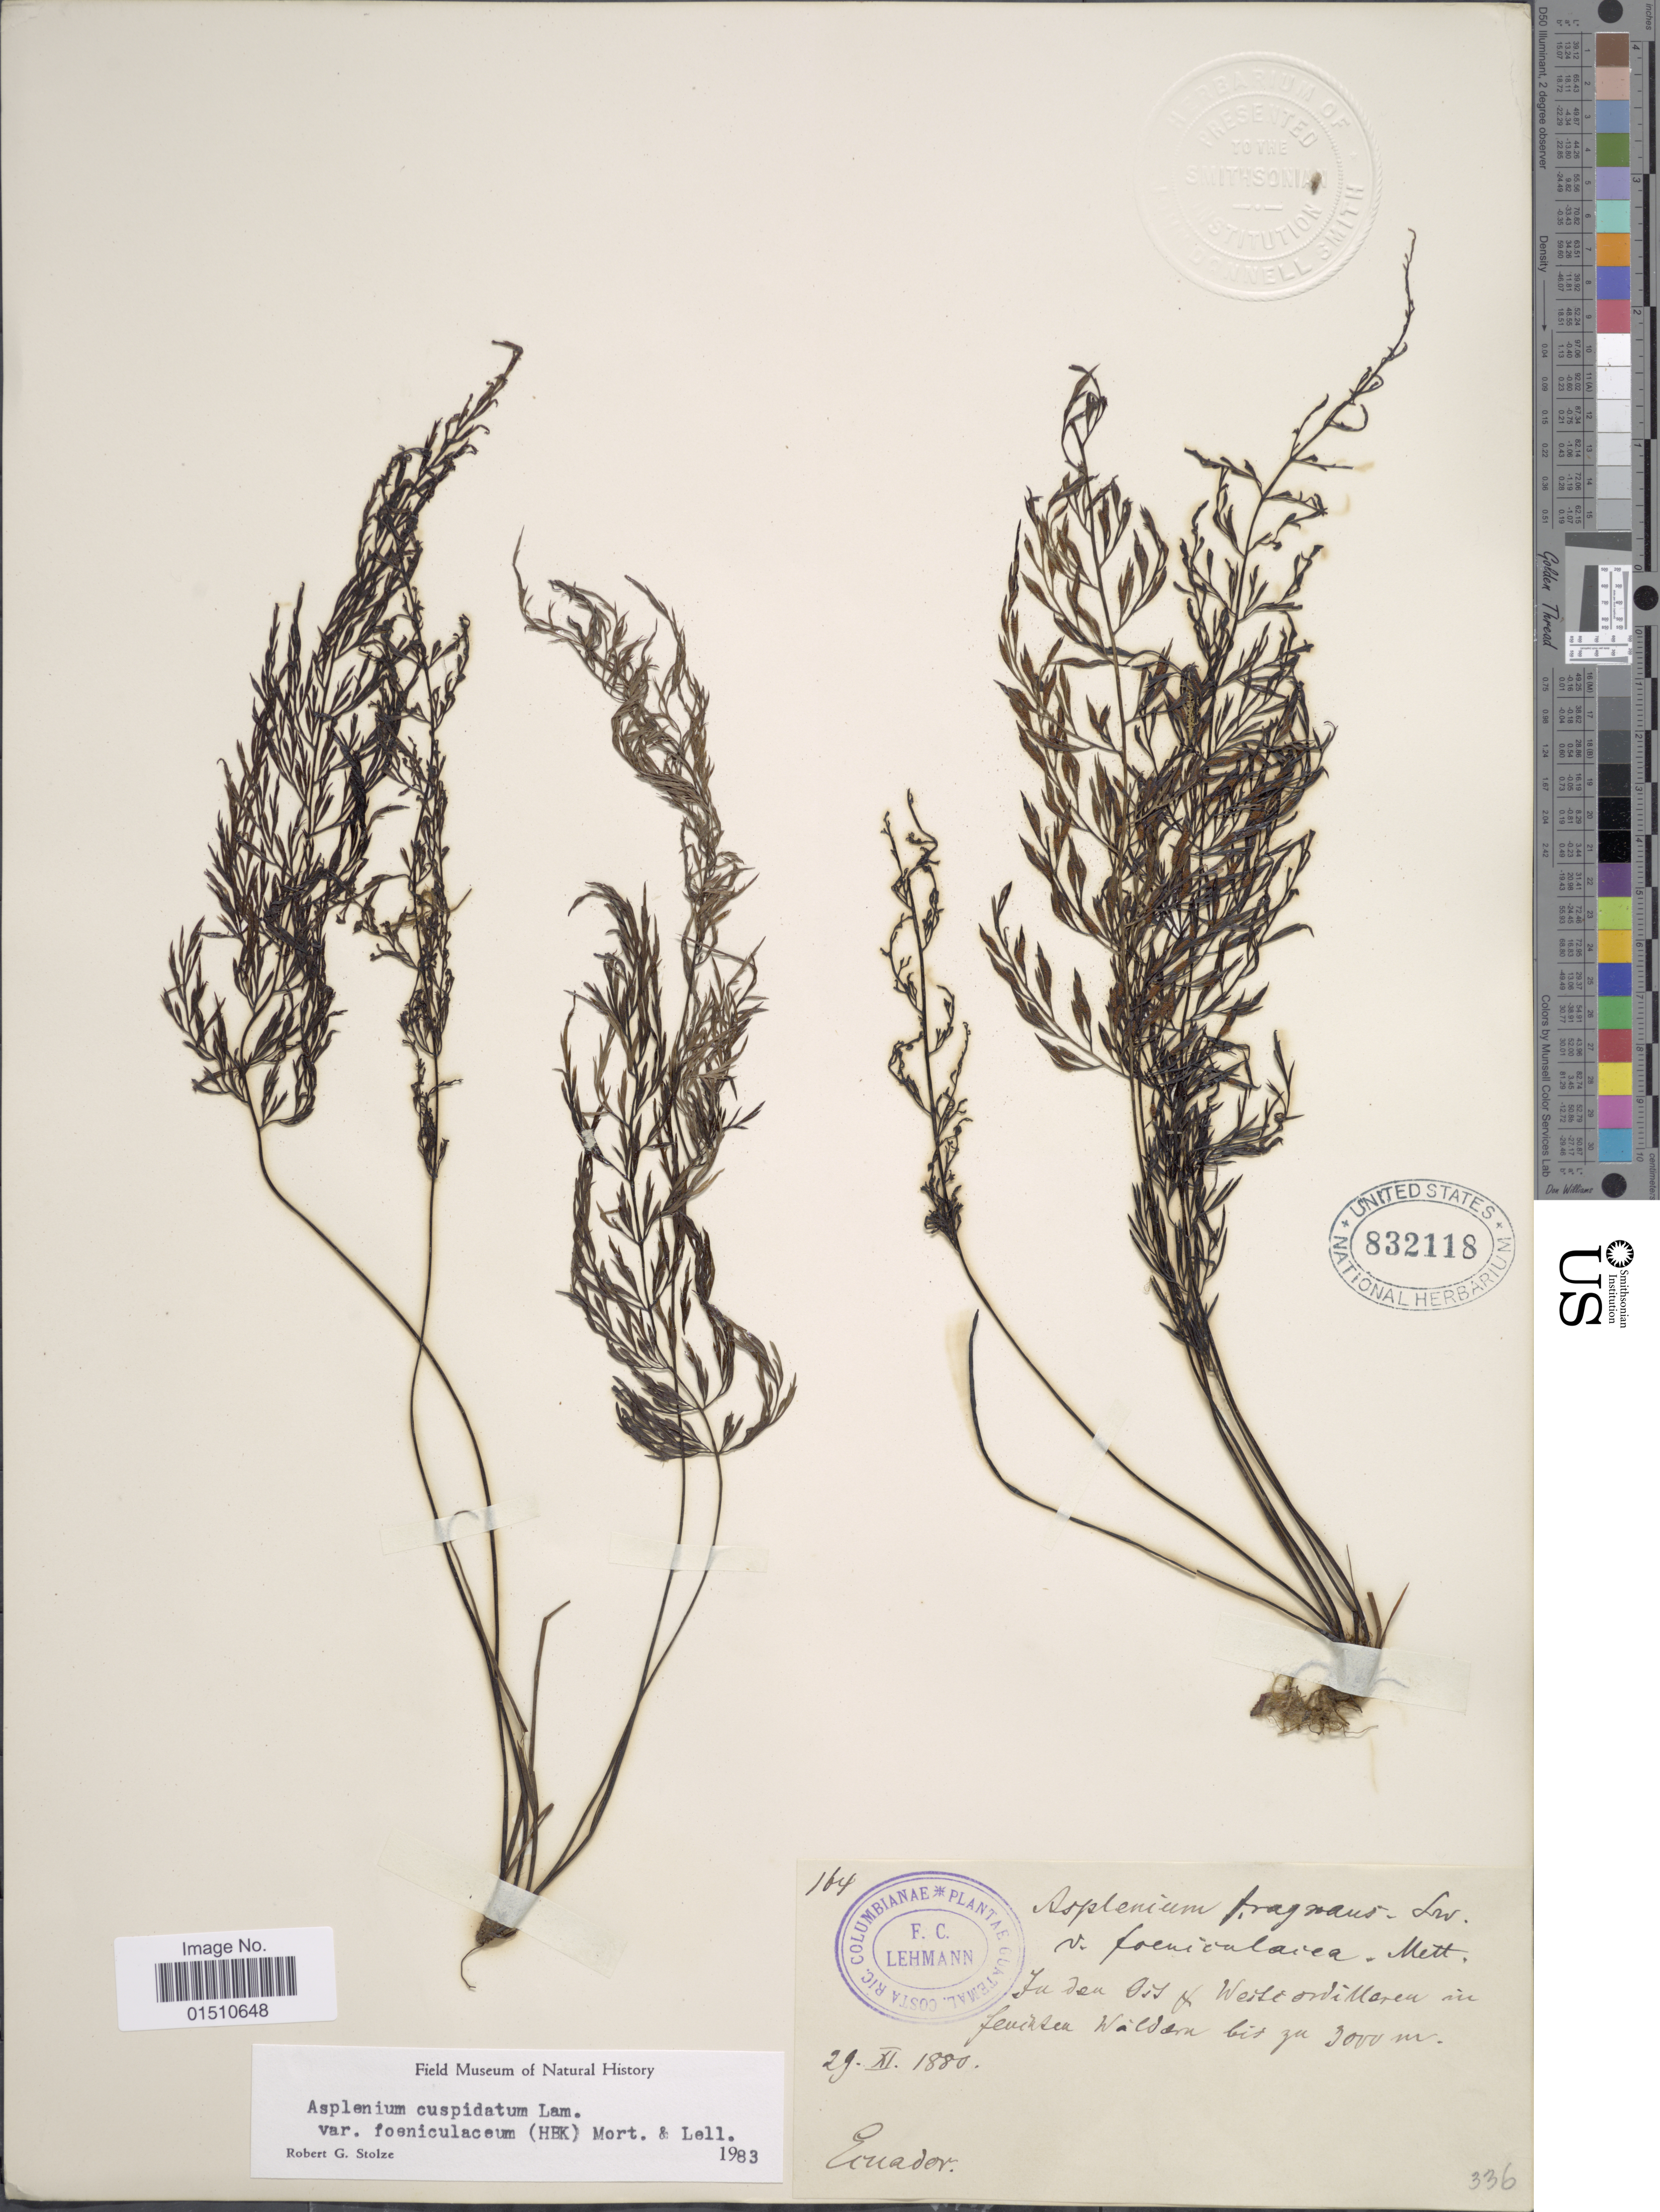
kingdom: Plantae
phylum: Tracheophyta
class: Polypodiopsida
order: Polypodiales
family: Aspleniaceae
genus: Asplenium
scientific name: Asplenium cuspidatum var. foeniculaceum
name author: (Kunth) C.V. Morton & Lellinger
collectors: F. C. Lehmann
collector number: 164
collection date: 1880-11-29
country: Ecuador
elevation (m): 3000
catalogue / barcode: US 832118